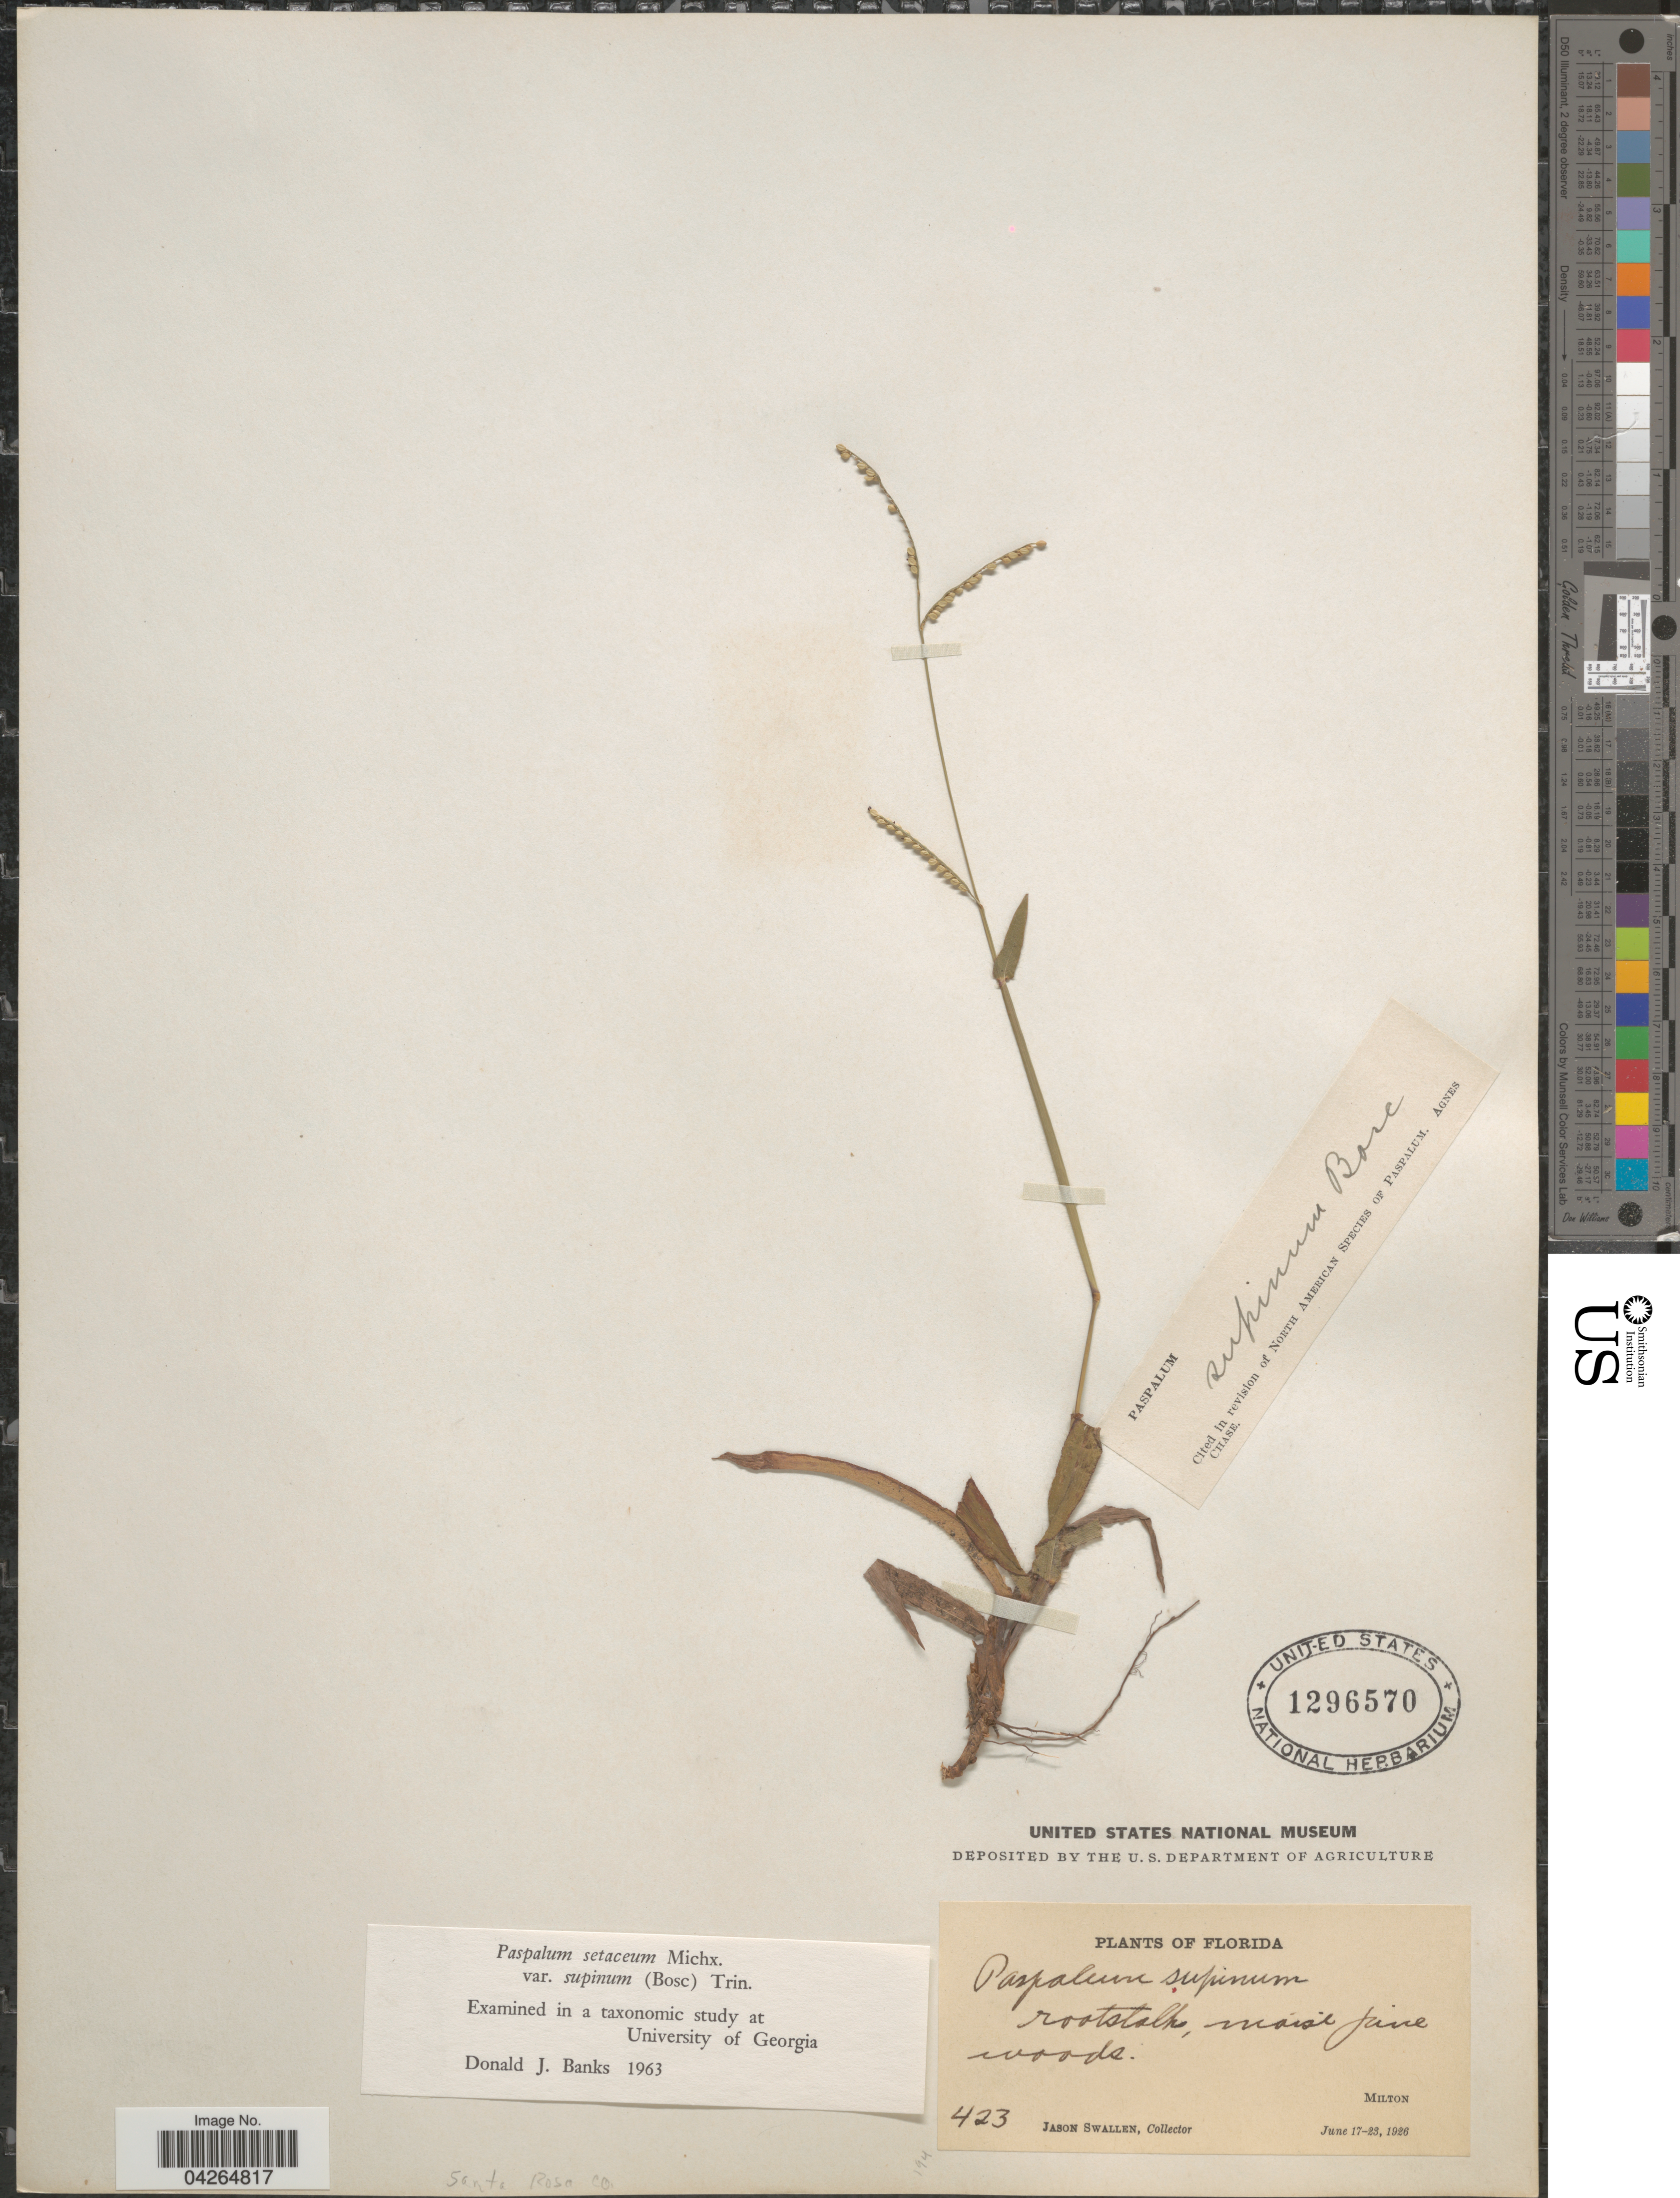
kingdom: Plantae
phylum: Tracheophyta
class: Liliopsida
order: Poales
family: Poaceae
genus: Paspalum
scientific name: Paspalum setaceum var. supinum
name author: (Bosc ex Poir.) Trin.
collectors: J. R. Swallen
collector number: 423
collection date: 1926-06-17/1926-06-23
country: United States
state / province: Florida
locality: Milton. Santa Rosa Co.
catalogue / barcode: US 1296570